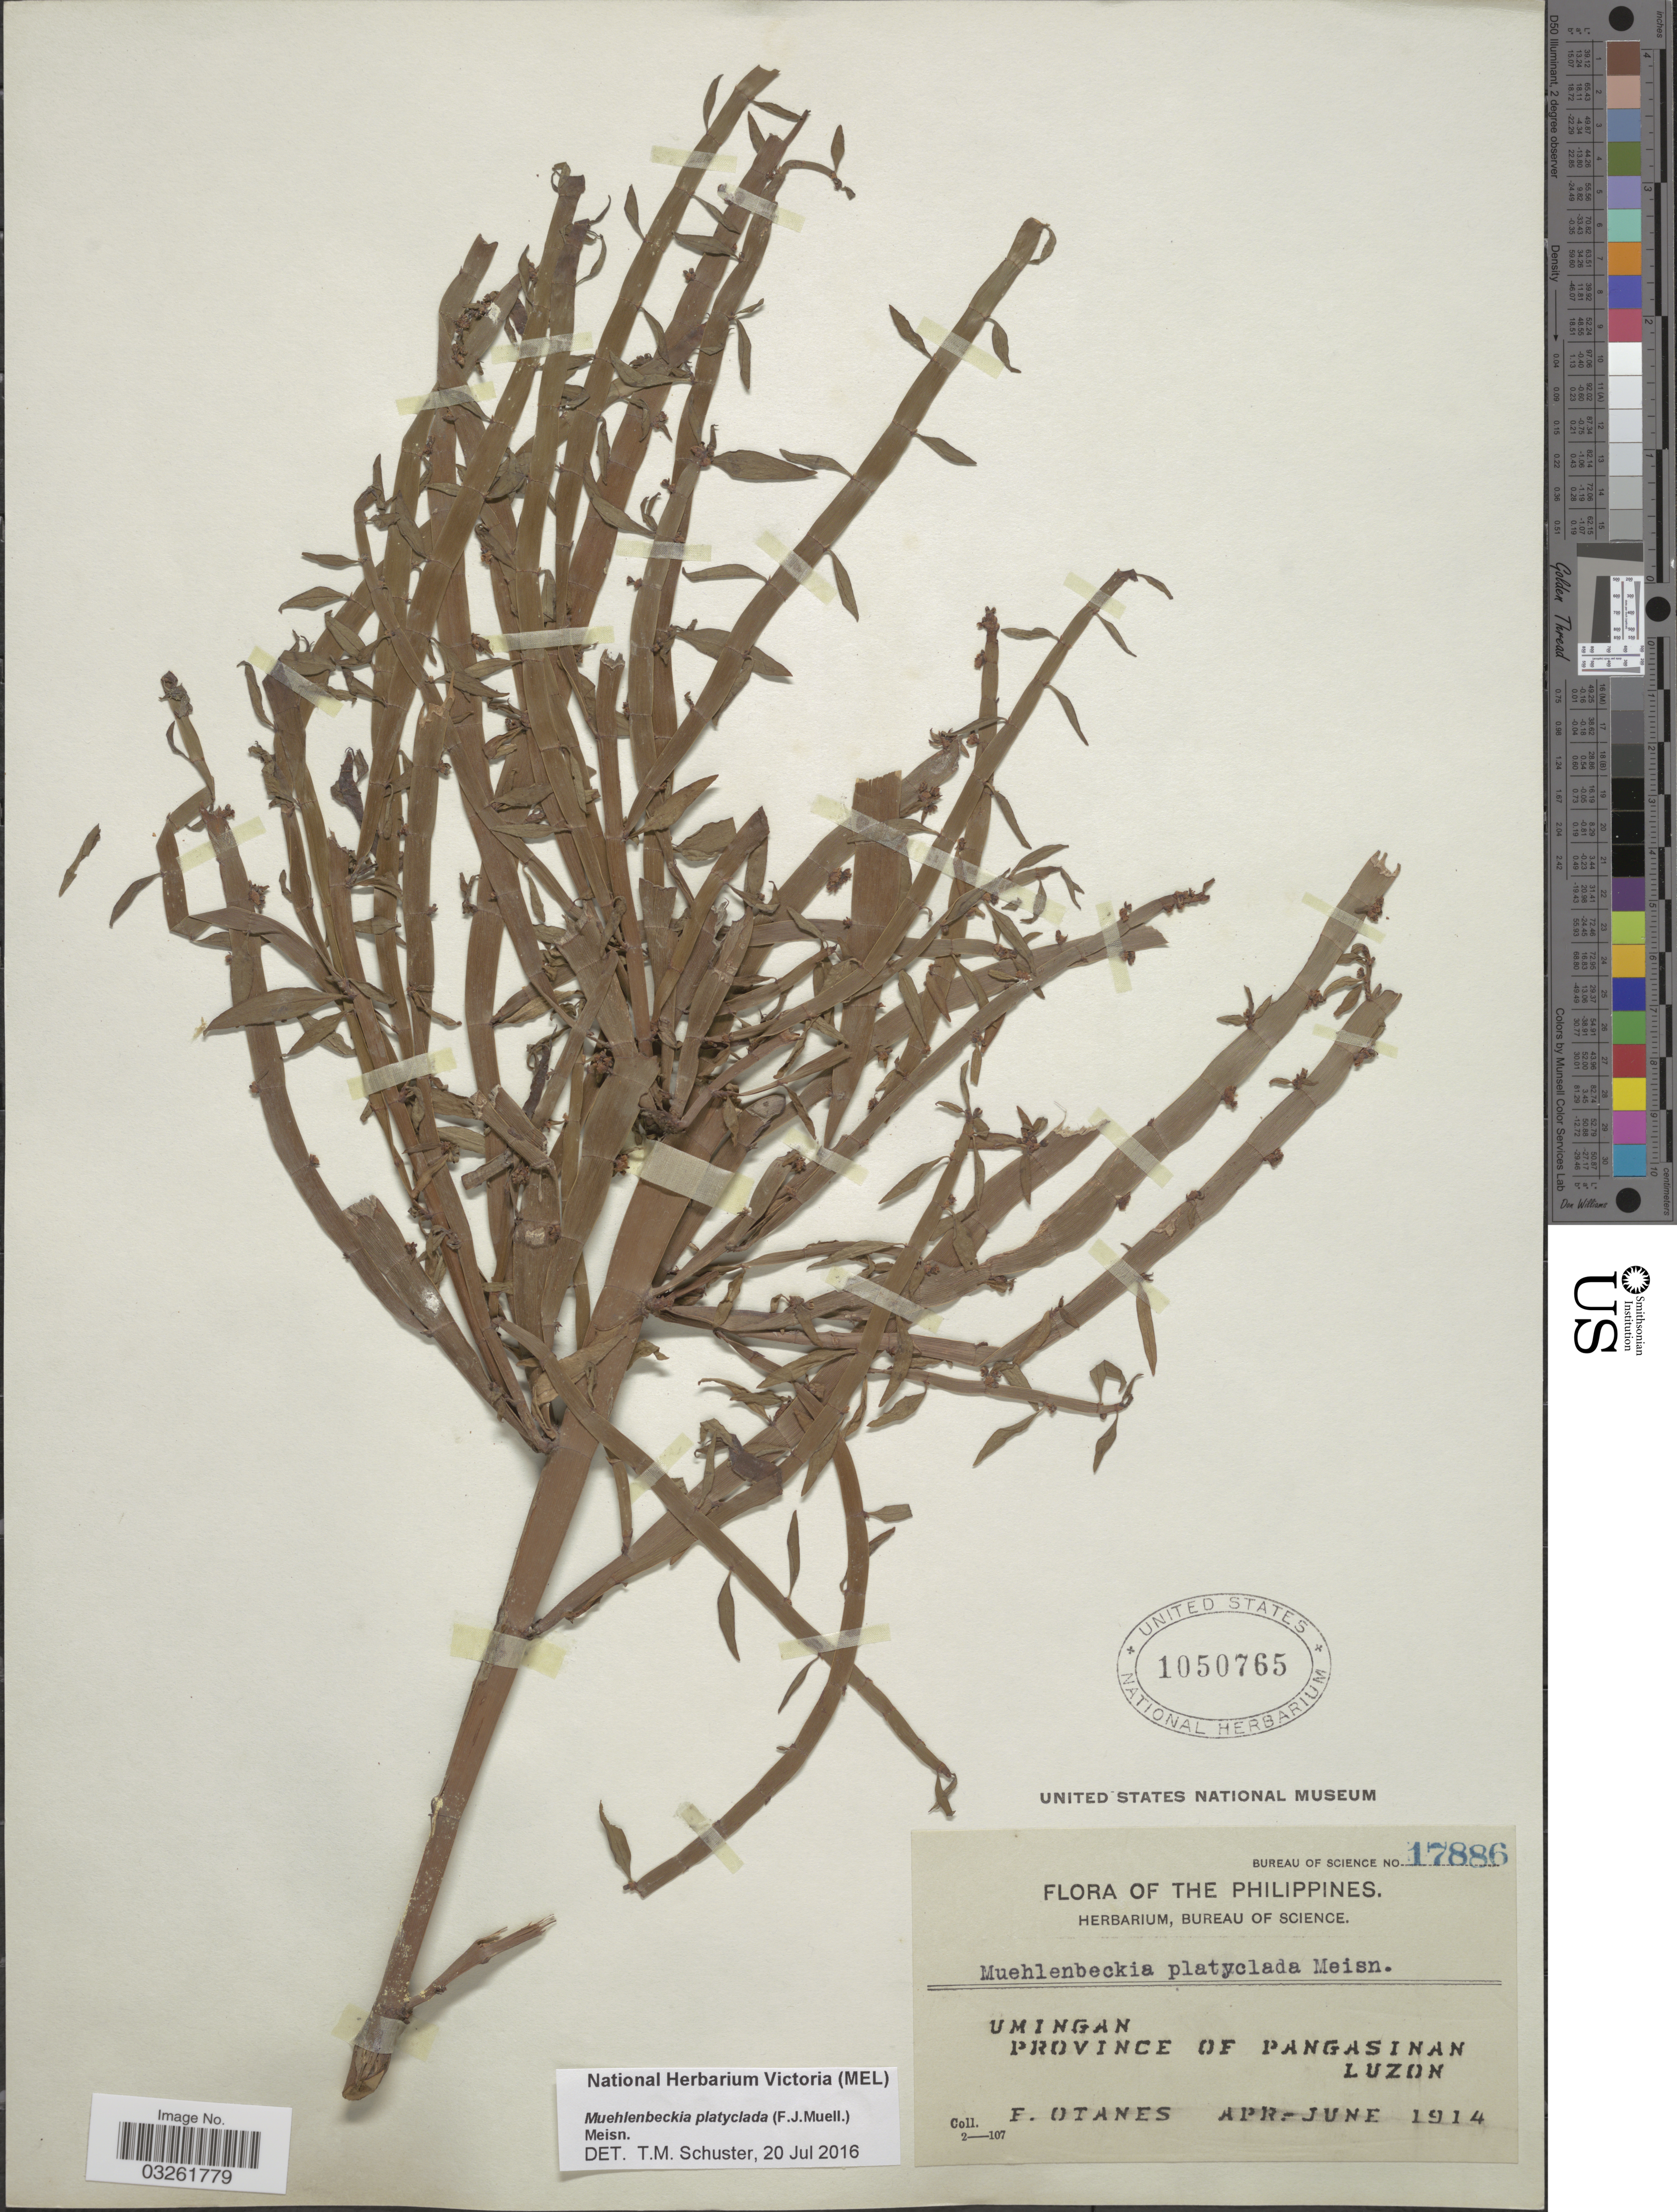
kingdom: Plantae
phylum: Tracheophyta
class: Magnoliopsida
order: Caryophyllales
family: Polygonaceae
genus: Muehlenbeckia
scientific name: Muehlenbeckia platyclada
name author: (F. Muell.) Meisn.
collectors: F. Q. Otanes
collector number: Bureau of Science 17886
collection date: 1914-04/1914-06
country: Philippines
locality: Umingan, Province of Pangasinan, Luzon.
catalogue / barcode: US 1050765